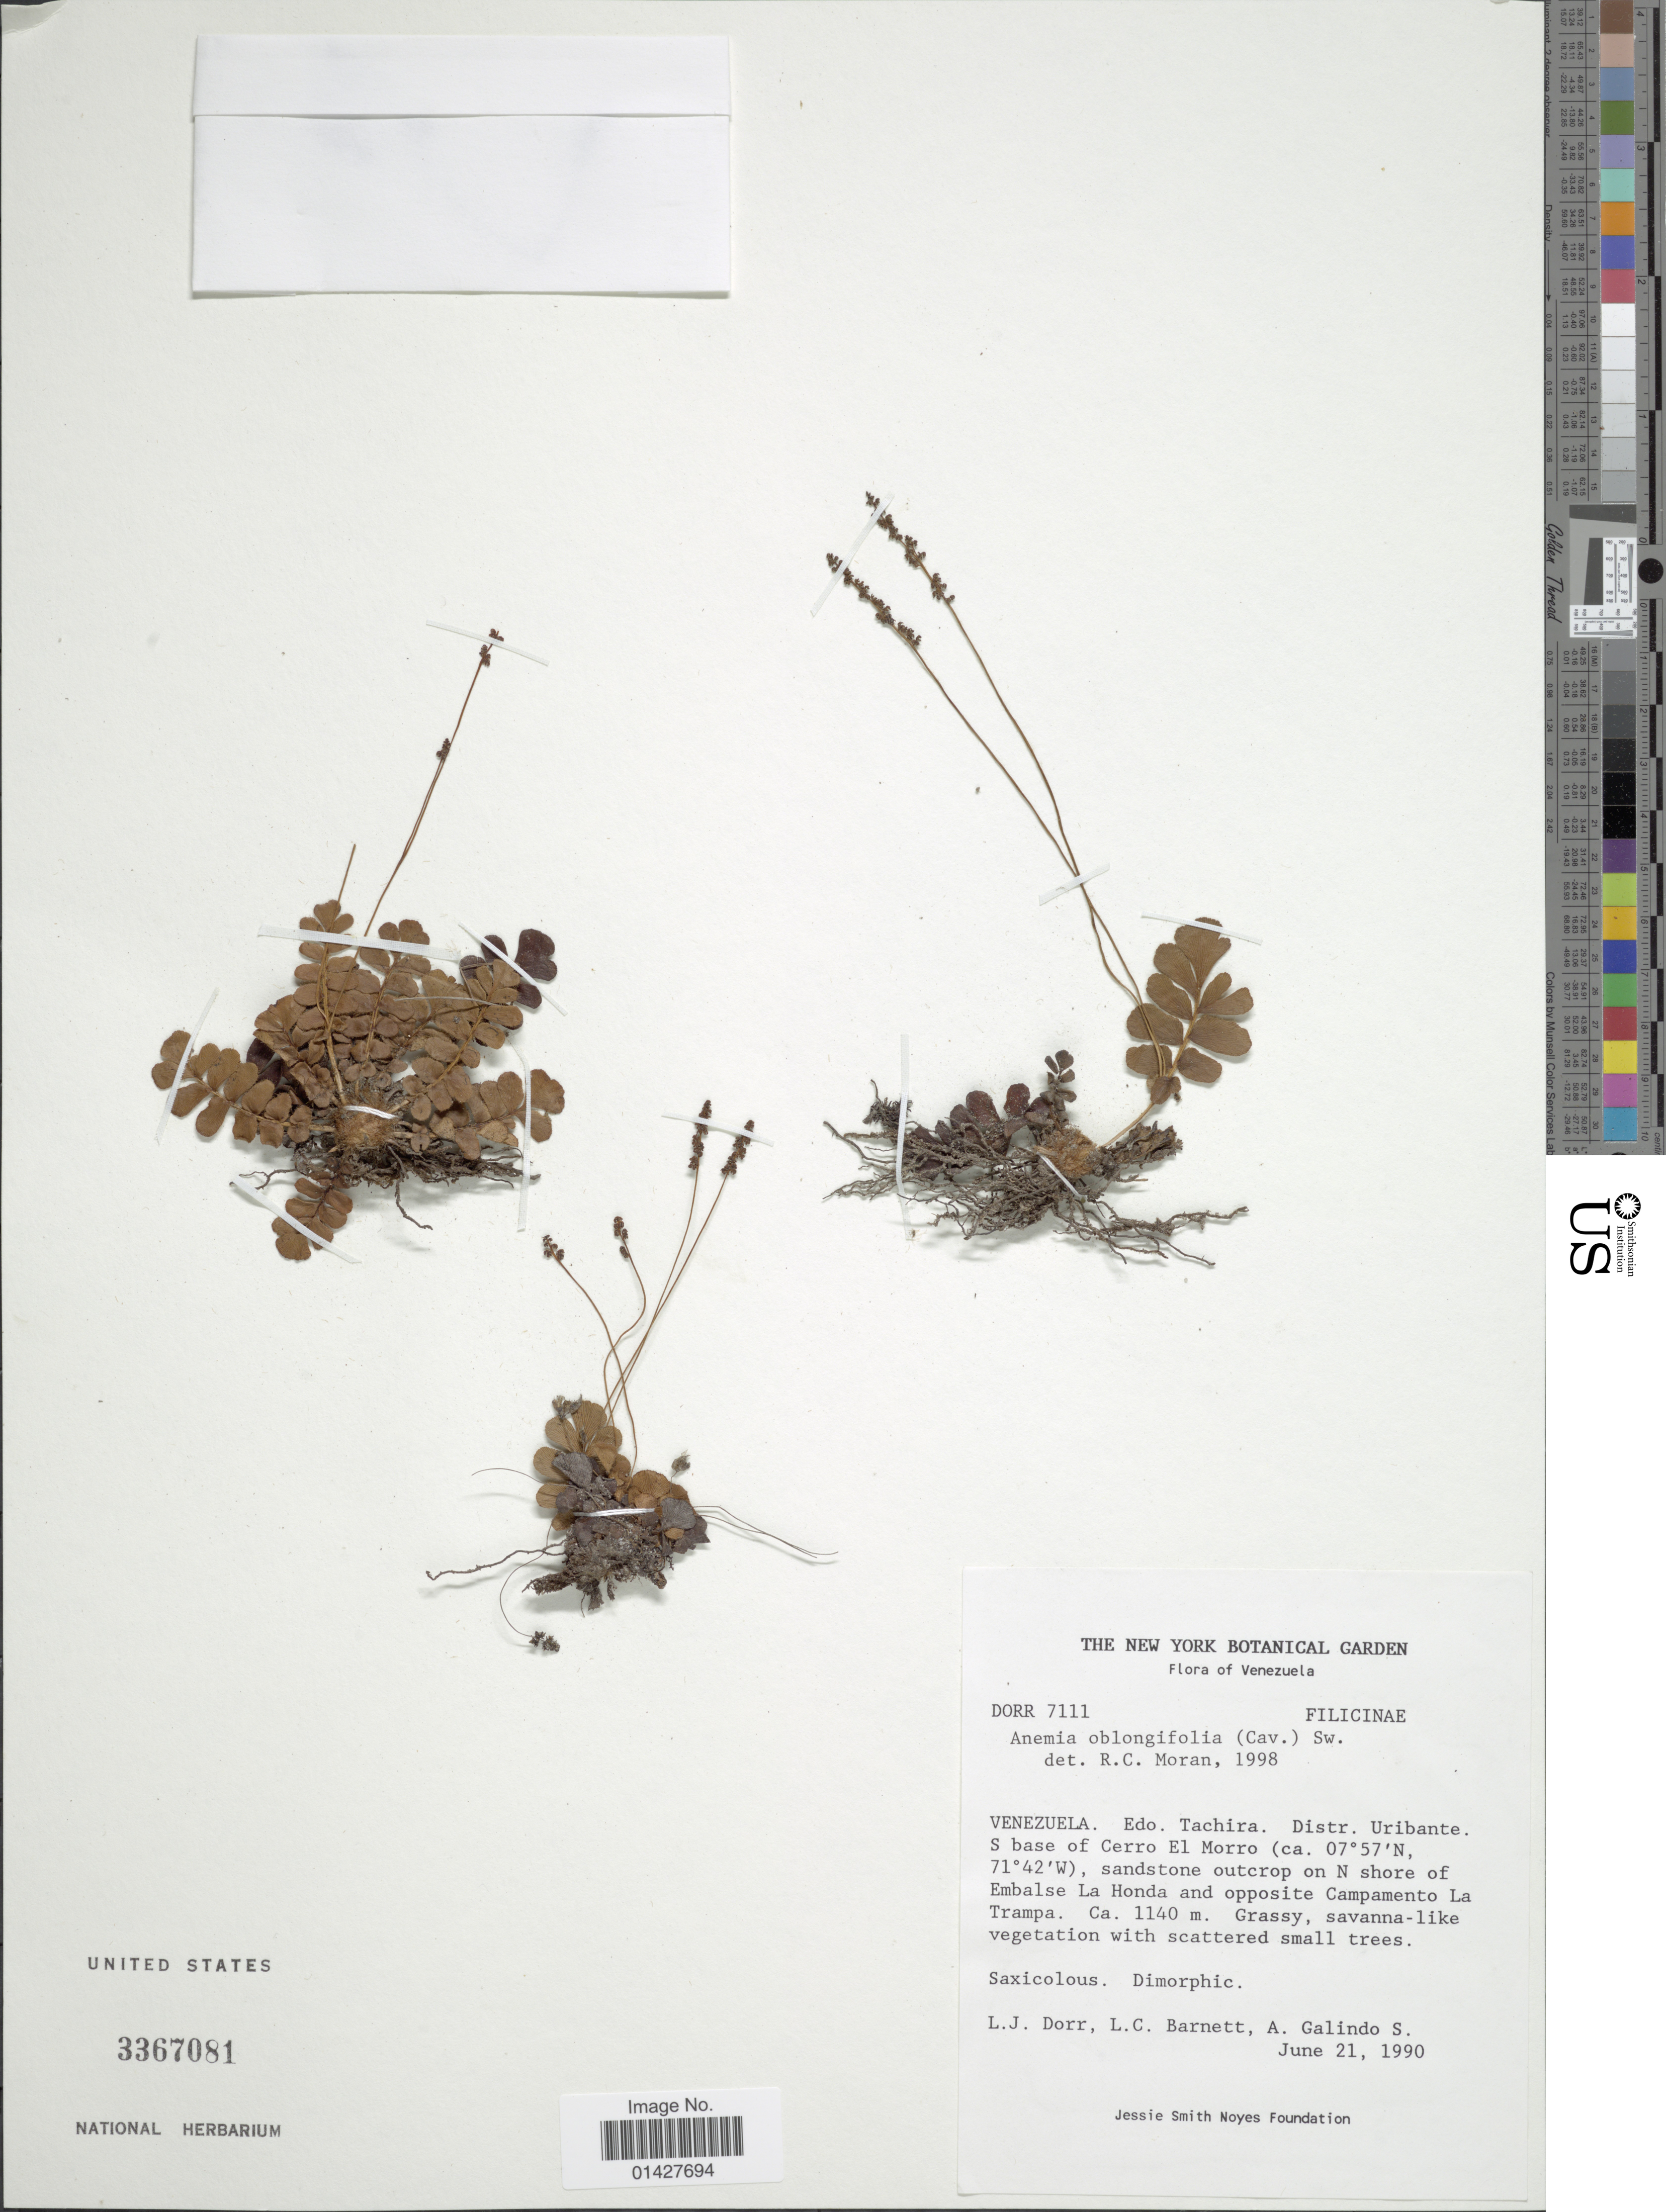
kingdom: Plantae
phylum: Tracheophyta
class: Polypodiopsida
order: Schizaeales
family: Anemiaceae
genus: Anemia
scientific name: Anemia oblongifolia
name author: (Cav.) Sw.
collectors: L. J. Dorr, L. C. Barnett & A. Galindo S.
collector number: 7111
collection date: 1990-06-21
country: Venezuela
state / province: Táchira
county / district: Uribante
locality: S base of Cerro El Morro, N shore of Embalse La Honda opposite Campamento La Trampa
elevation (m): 1140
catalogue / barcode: US 3367081